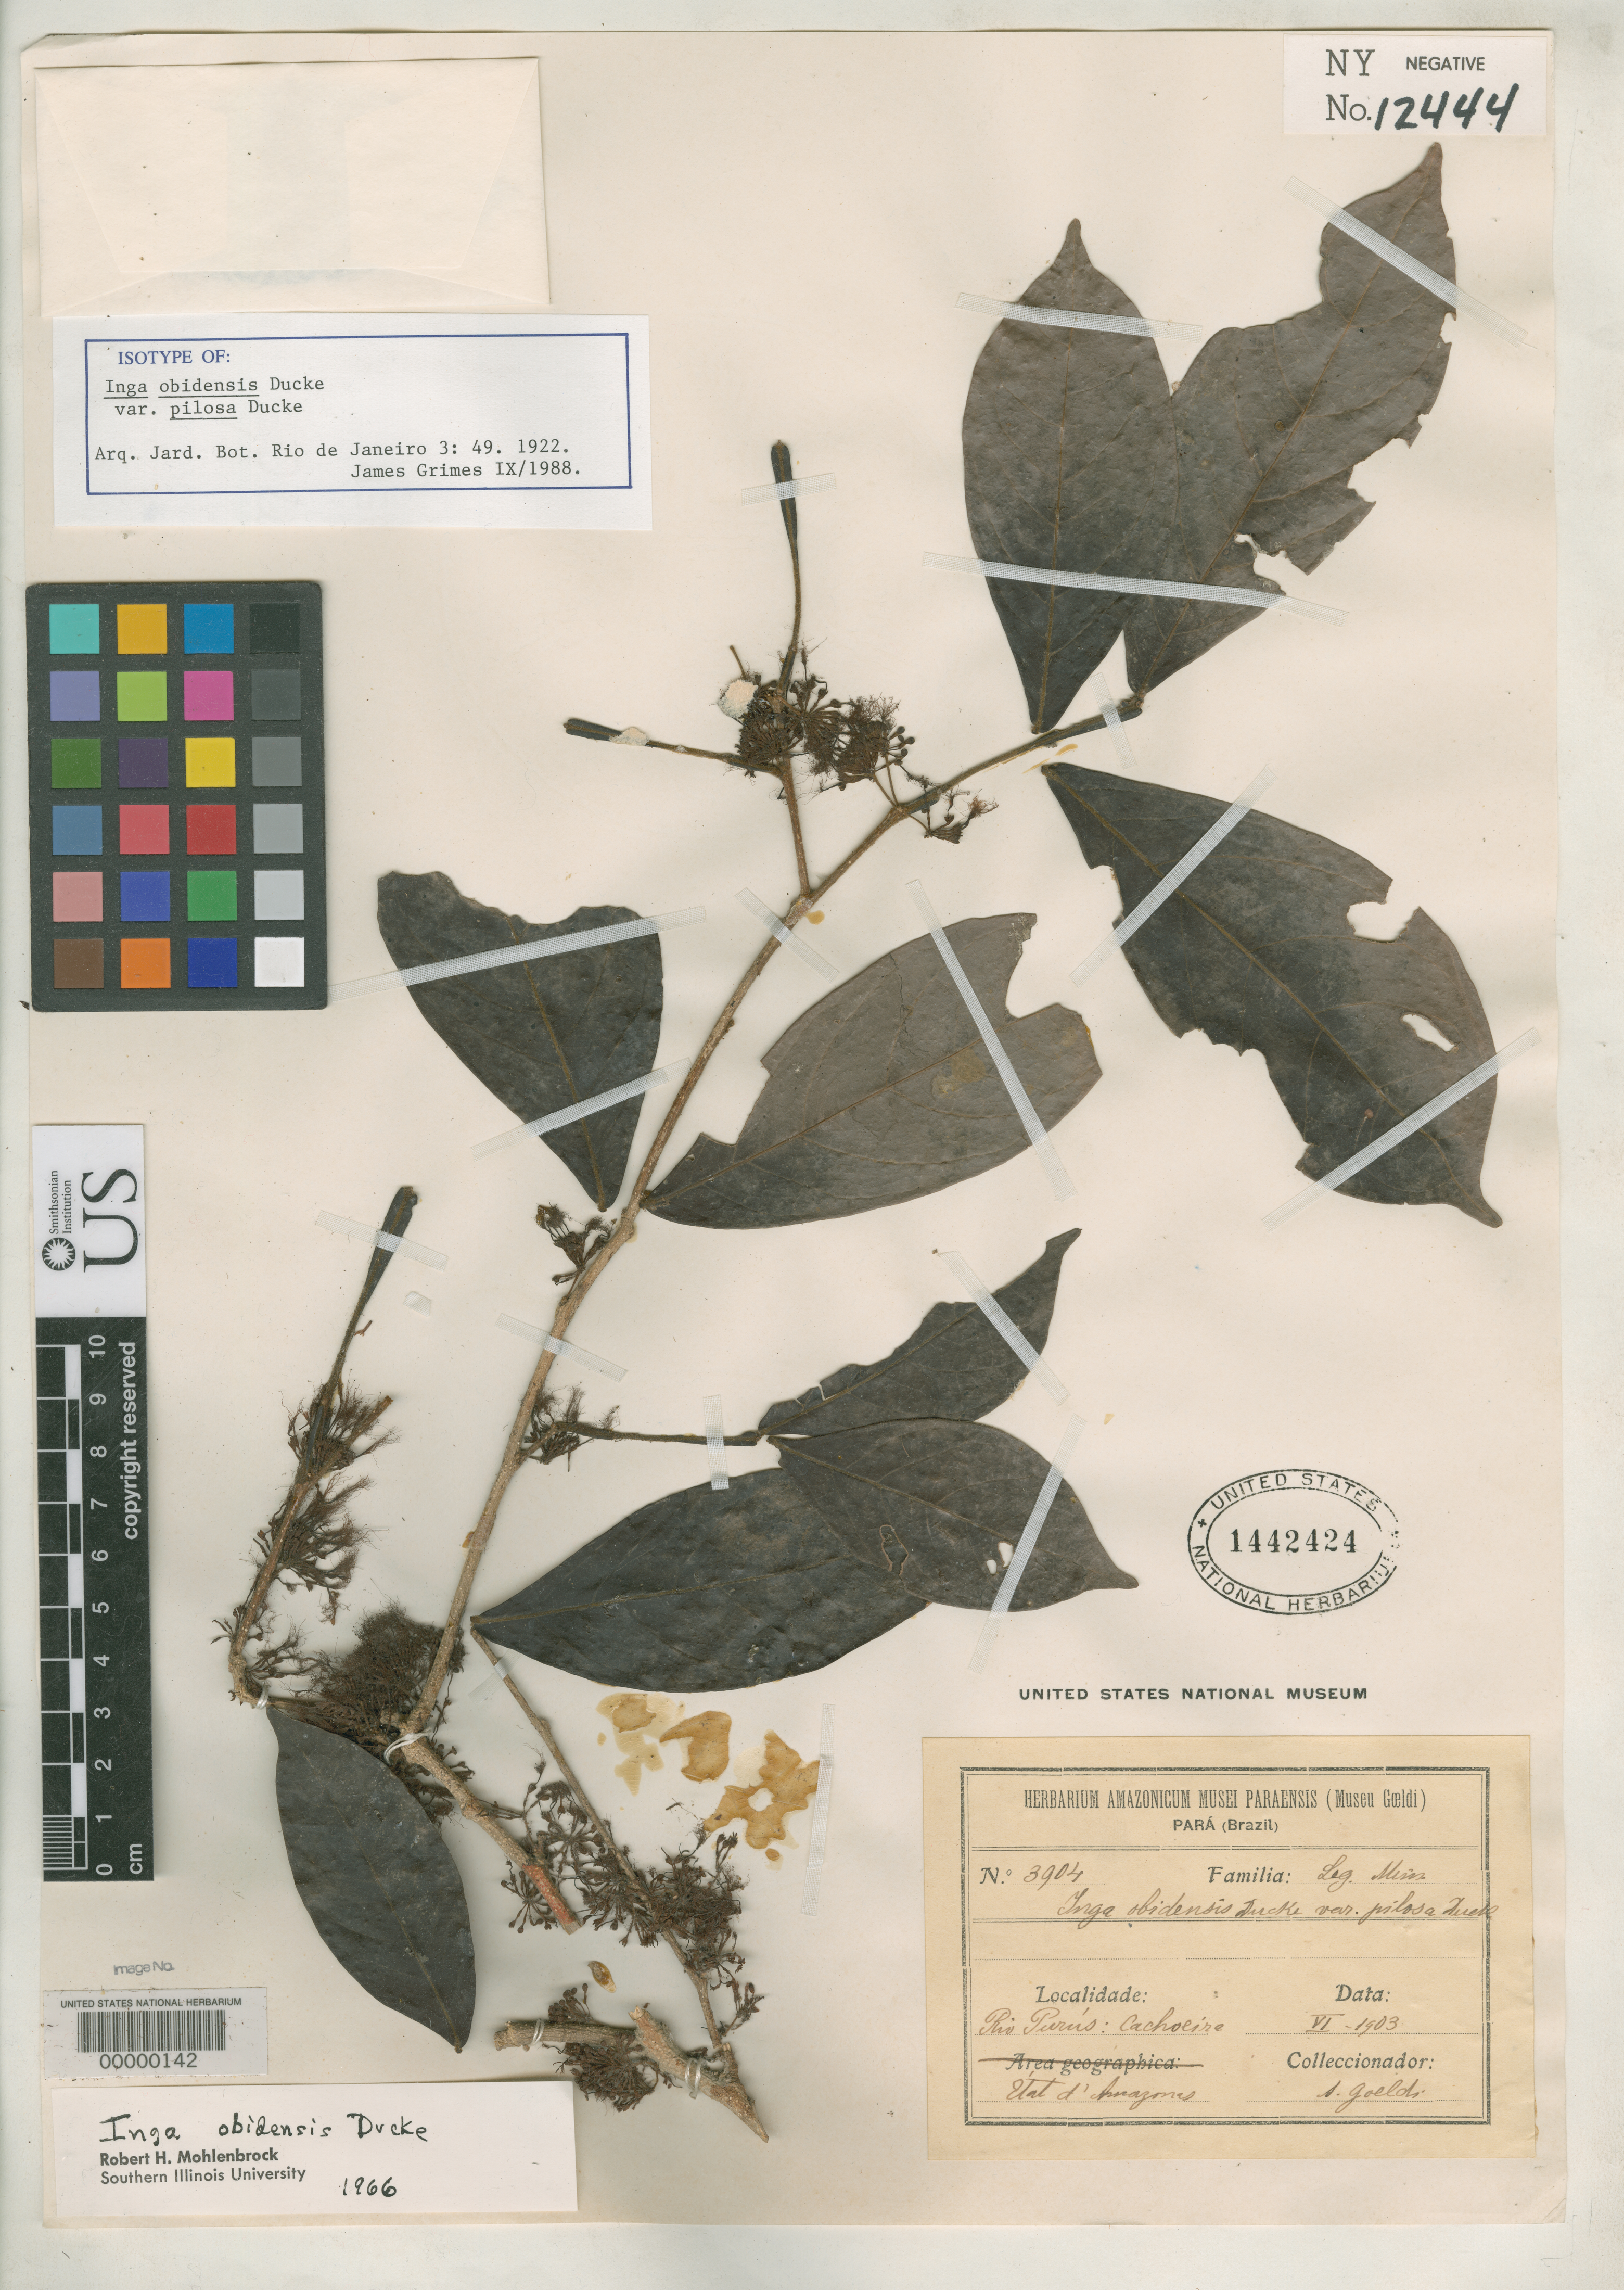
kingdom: Plantae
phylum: Tracheophyta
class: Magnoliopsida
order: Fabales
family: Fabaceae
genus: Inga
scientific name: Inga obidensis var. pilosa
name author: Ducke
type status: Type Collection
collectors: E. Goeldi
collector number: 3904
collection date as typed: Jun 1903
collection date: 1903-06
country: Brazil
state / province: Minas Gerais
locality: Rio Purus, Cachoeiros.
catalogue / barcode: US 1442424